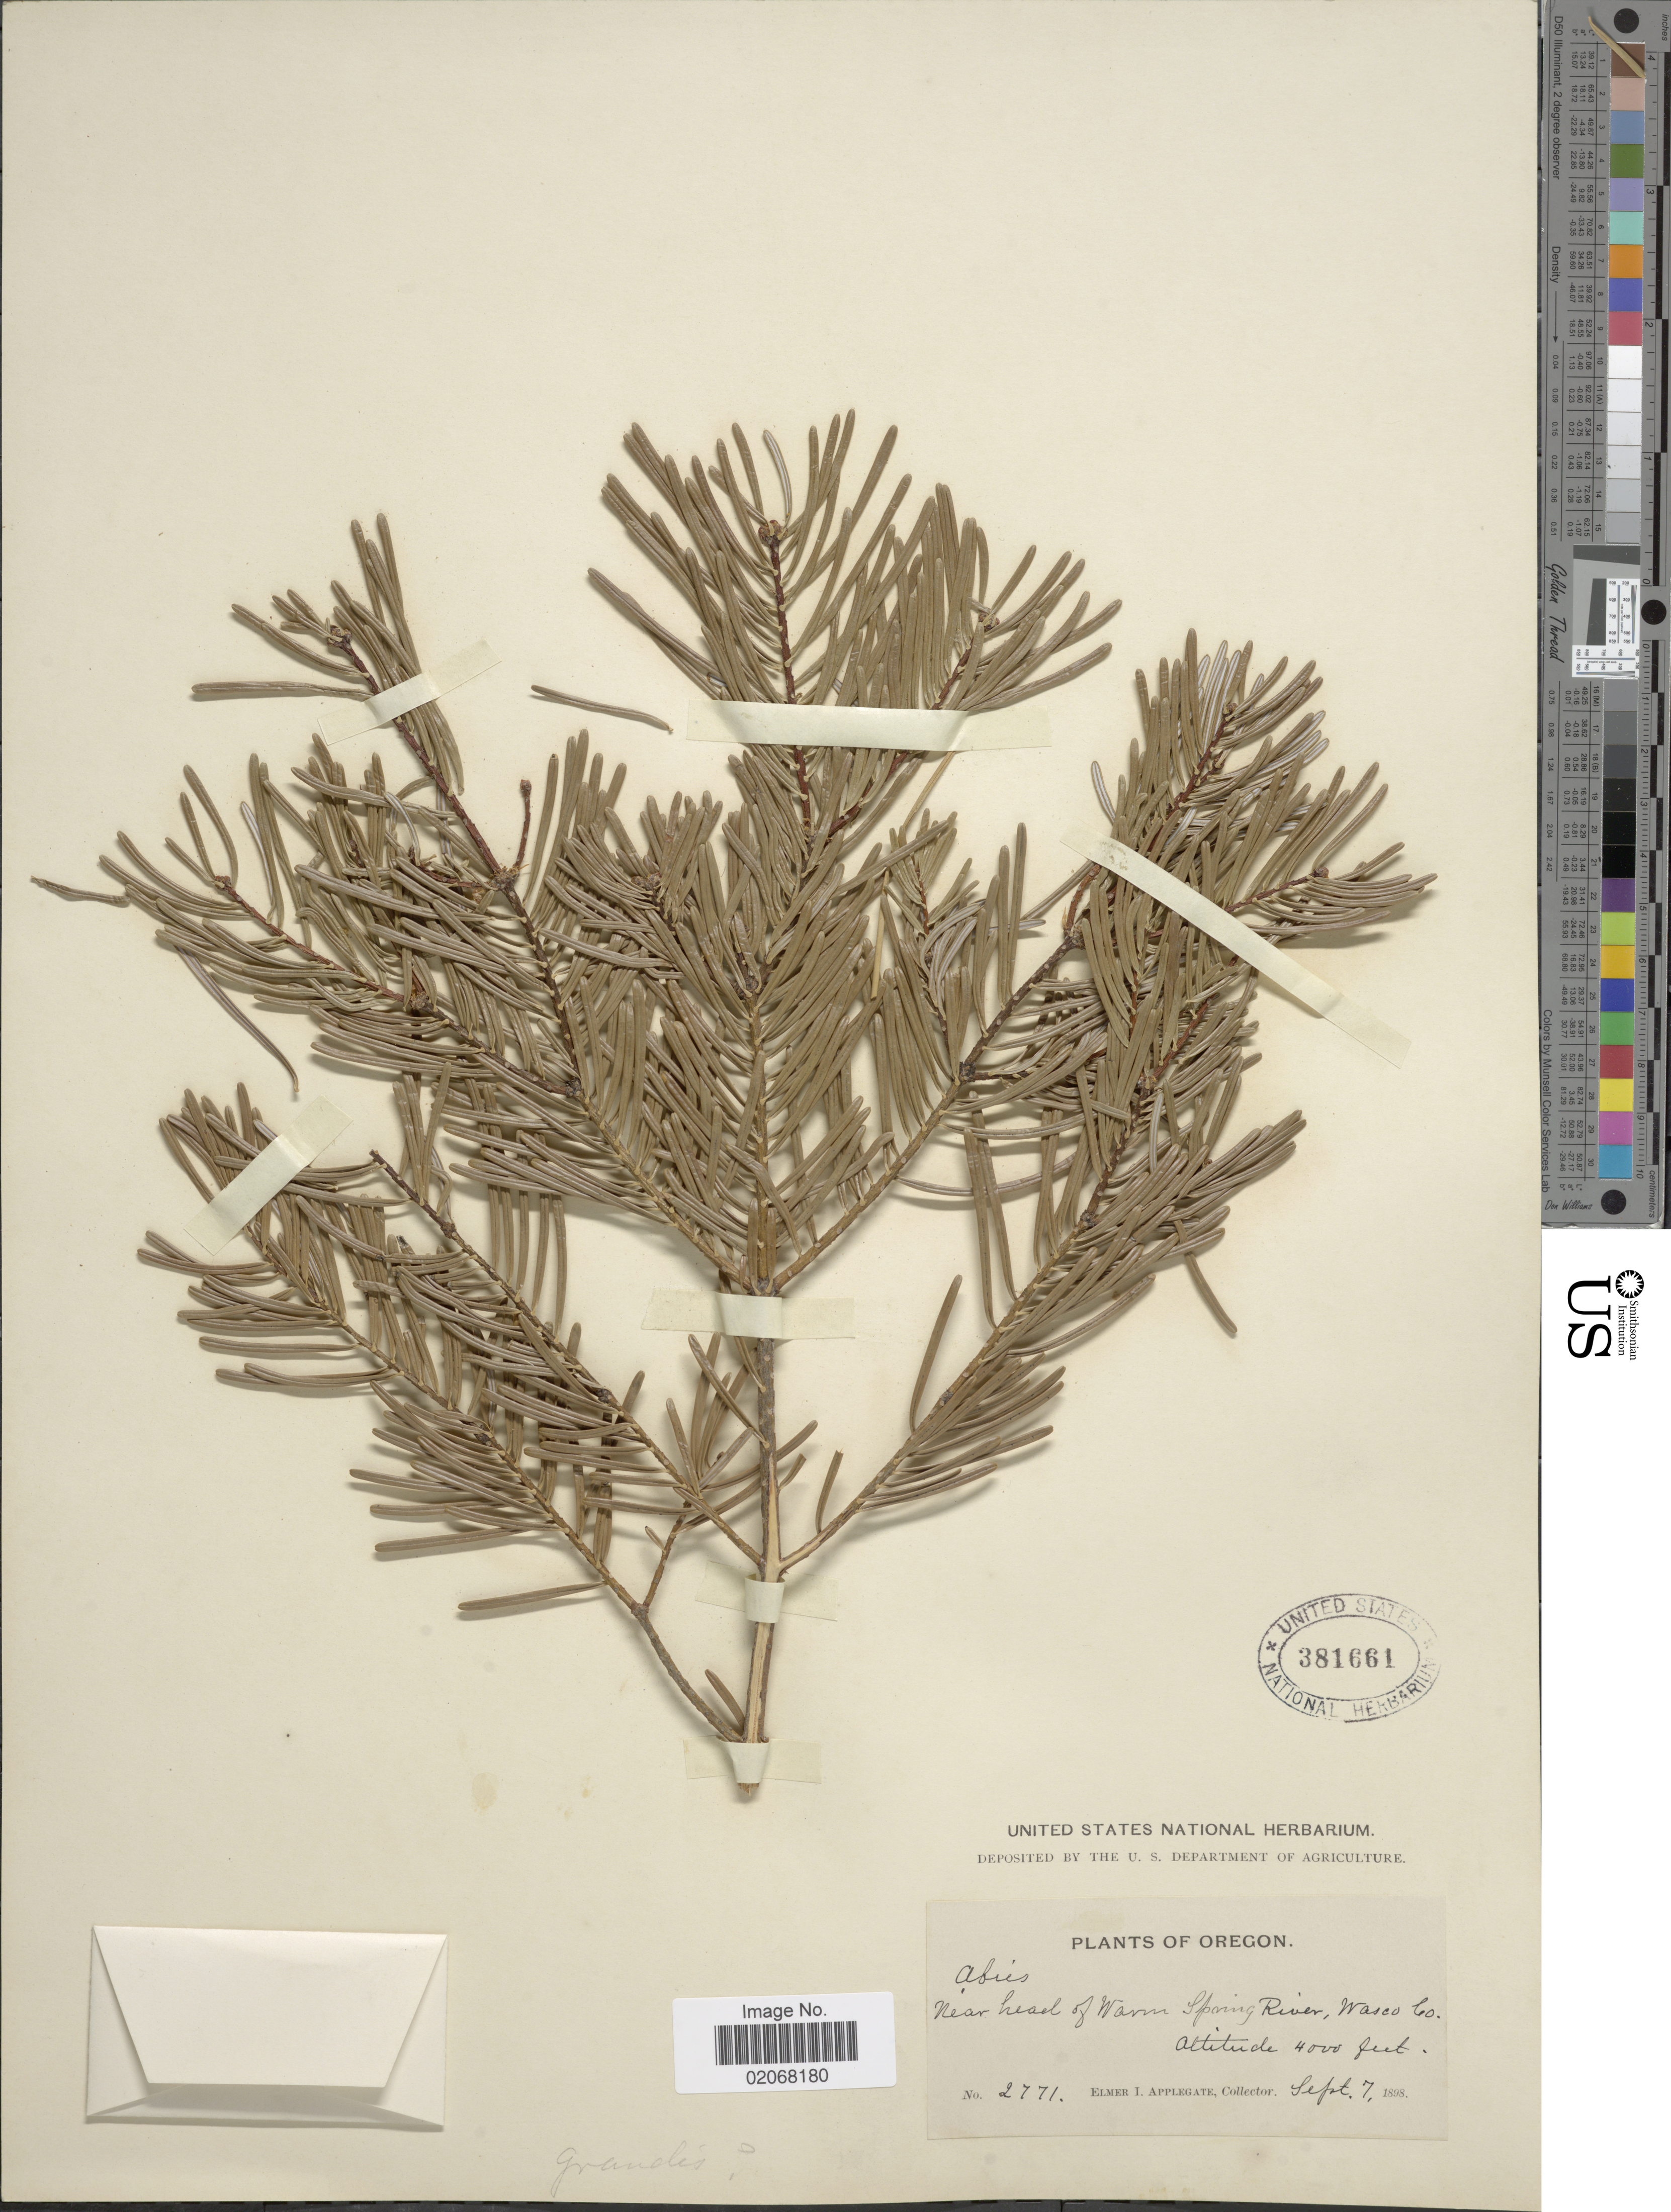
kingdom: Plantae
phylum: Tracheophyta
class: Pinopsida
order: Pinales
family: Pinaceae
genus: Abies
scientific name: Abies grandis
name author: (Douglas ex D. Don) Lindl.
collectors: E. I. Applegate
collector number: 2771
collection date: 1898-09-07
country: United States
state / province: Oregon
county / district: Wasco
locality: Near head of Warm Spring River, Wasco Co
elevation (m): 1219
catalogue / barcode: US 381661